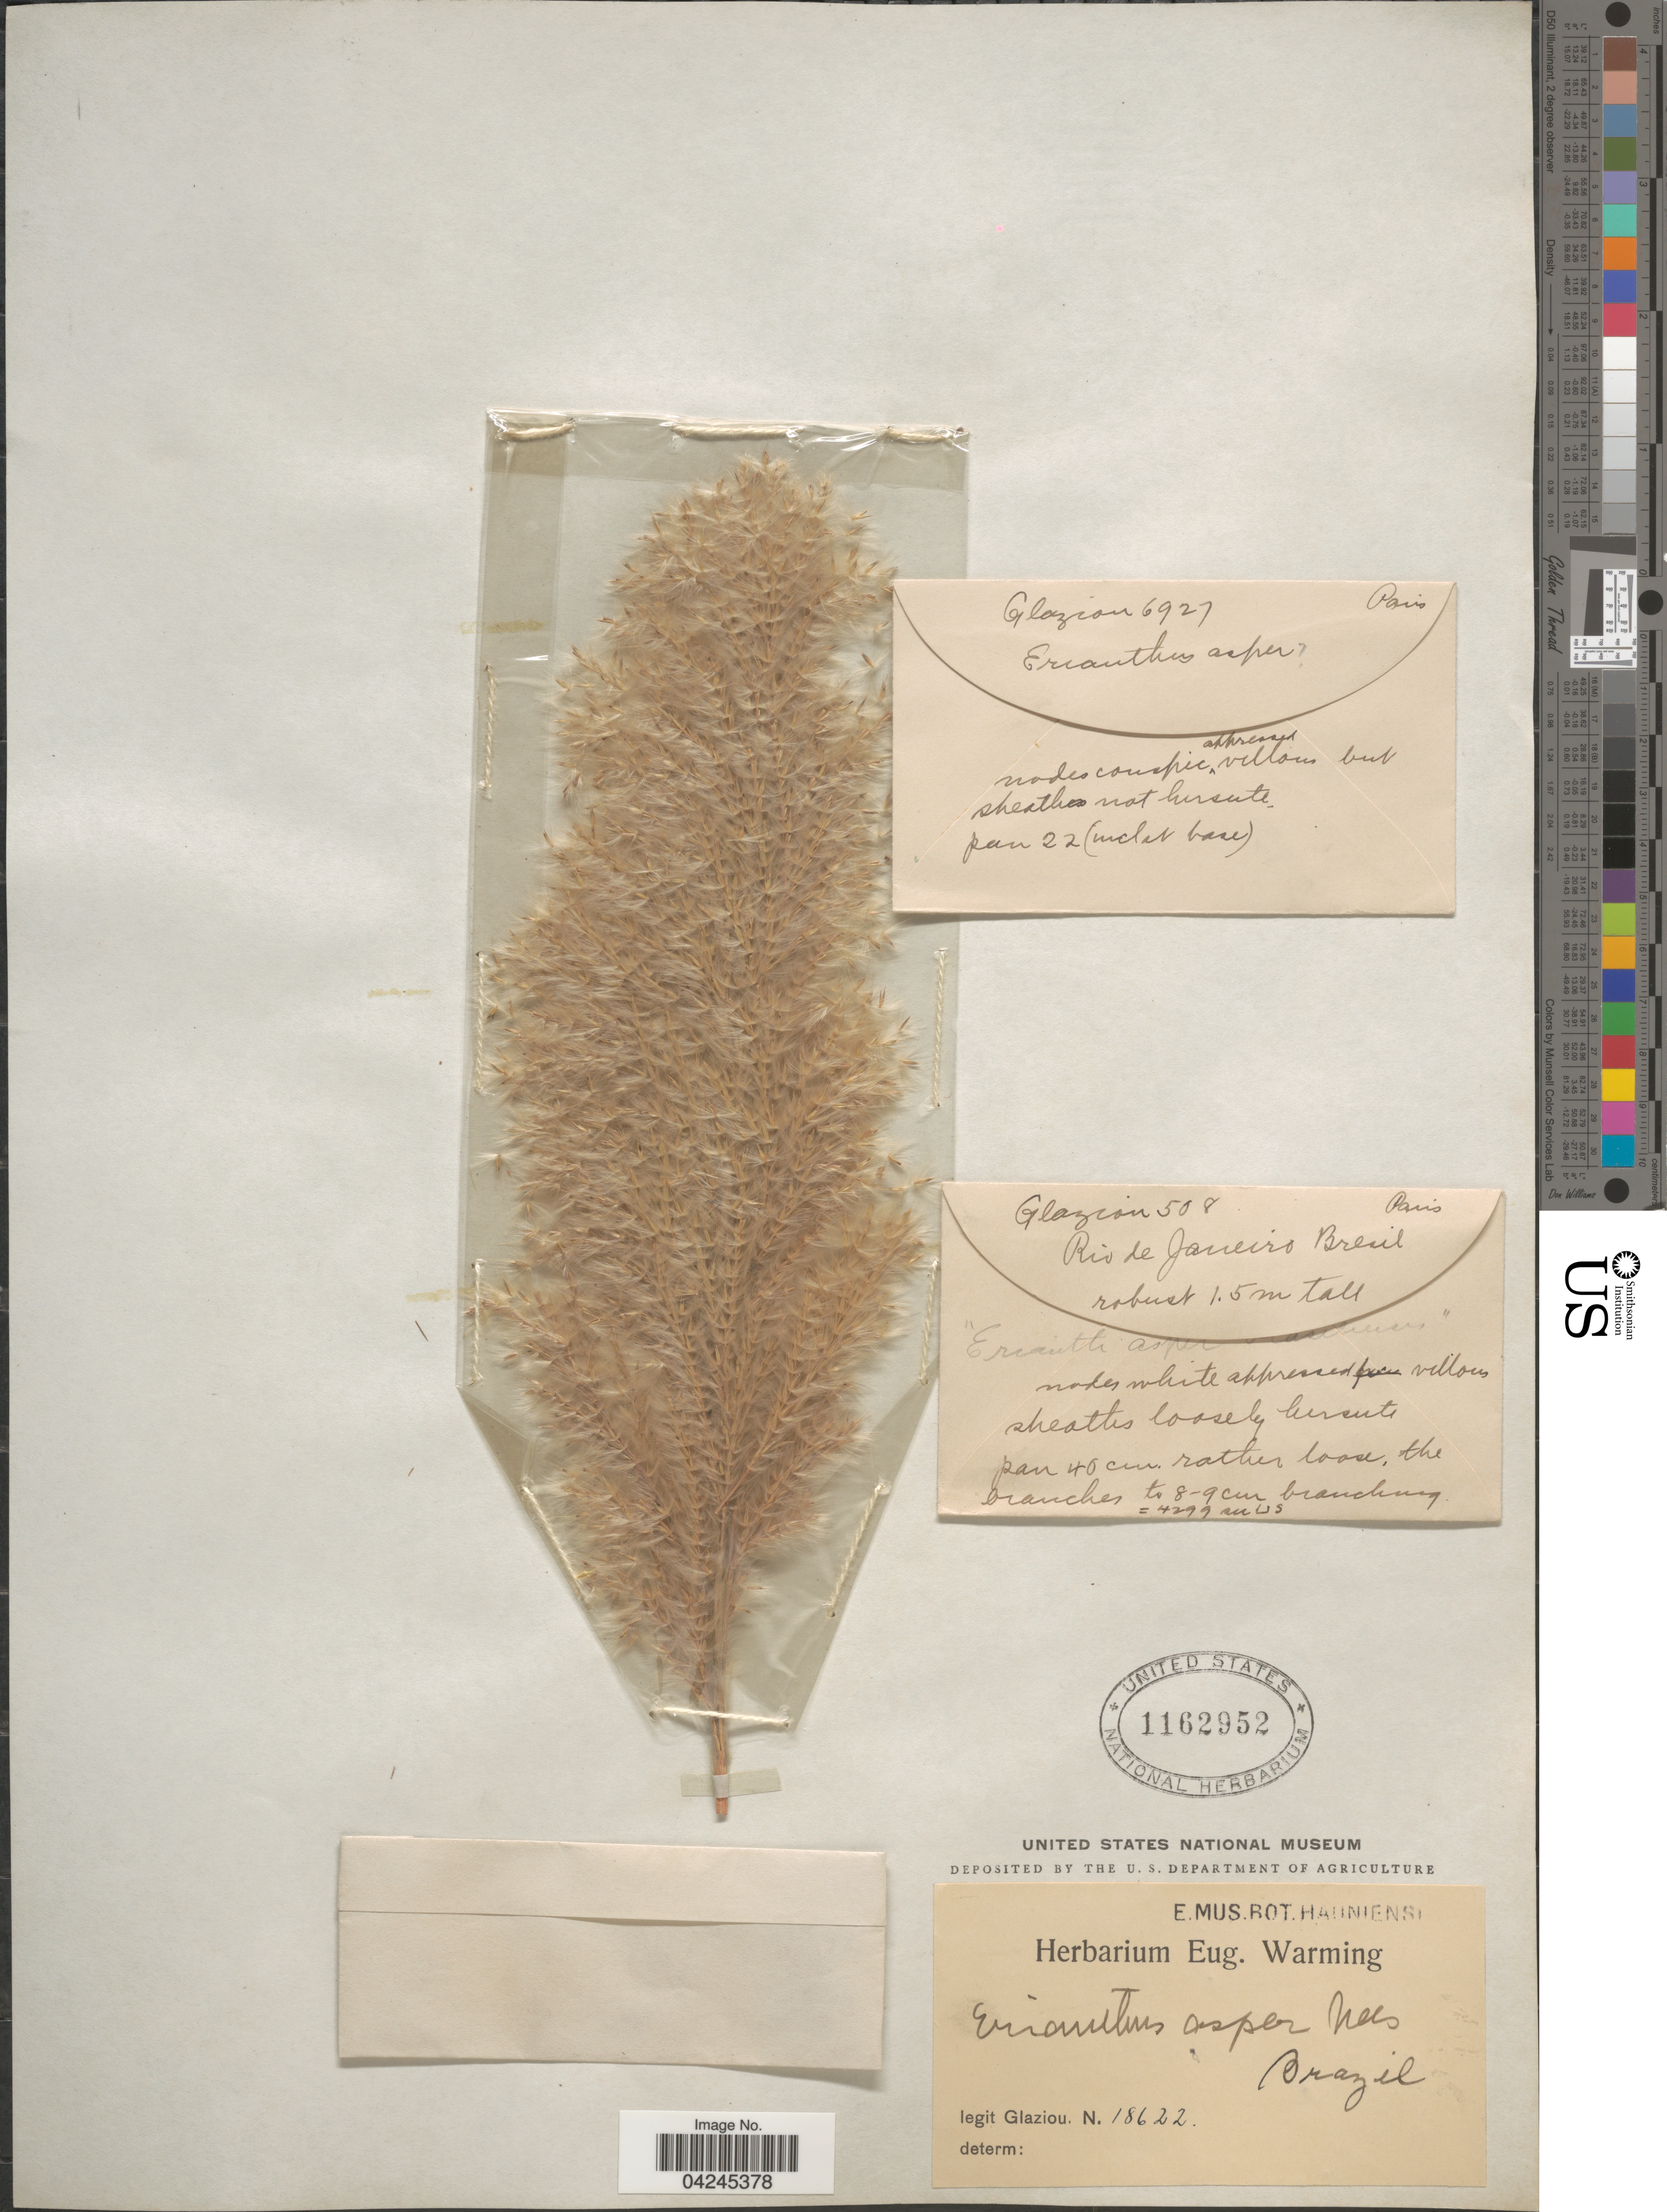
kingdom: Plantae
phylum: Tracheophyta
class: Liliopsida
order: Poales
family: Poaceae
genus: Erianthus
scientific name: Erianthus asper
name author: Nees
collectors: Glaziou, --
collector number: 6927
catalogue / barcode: US 1162952-3